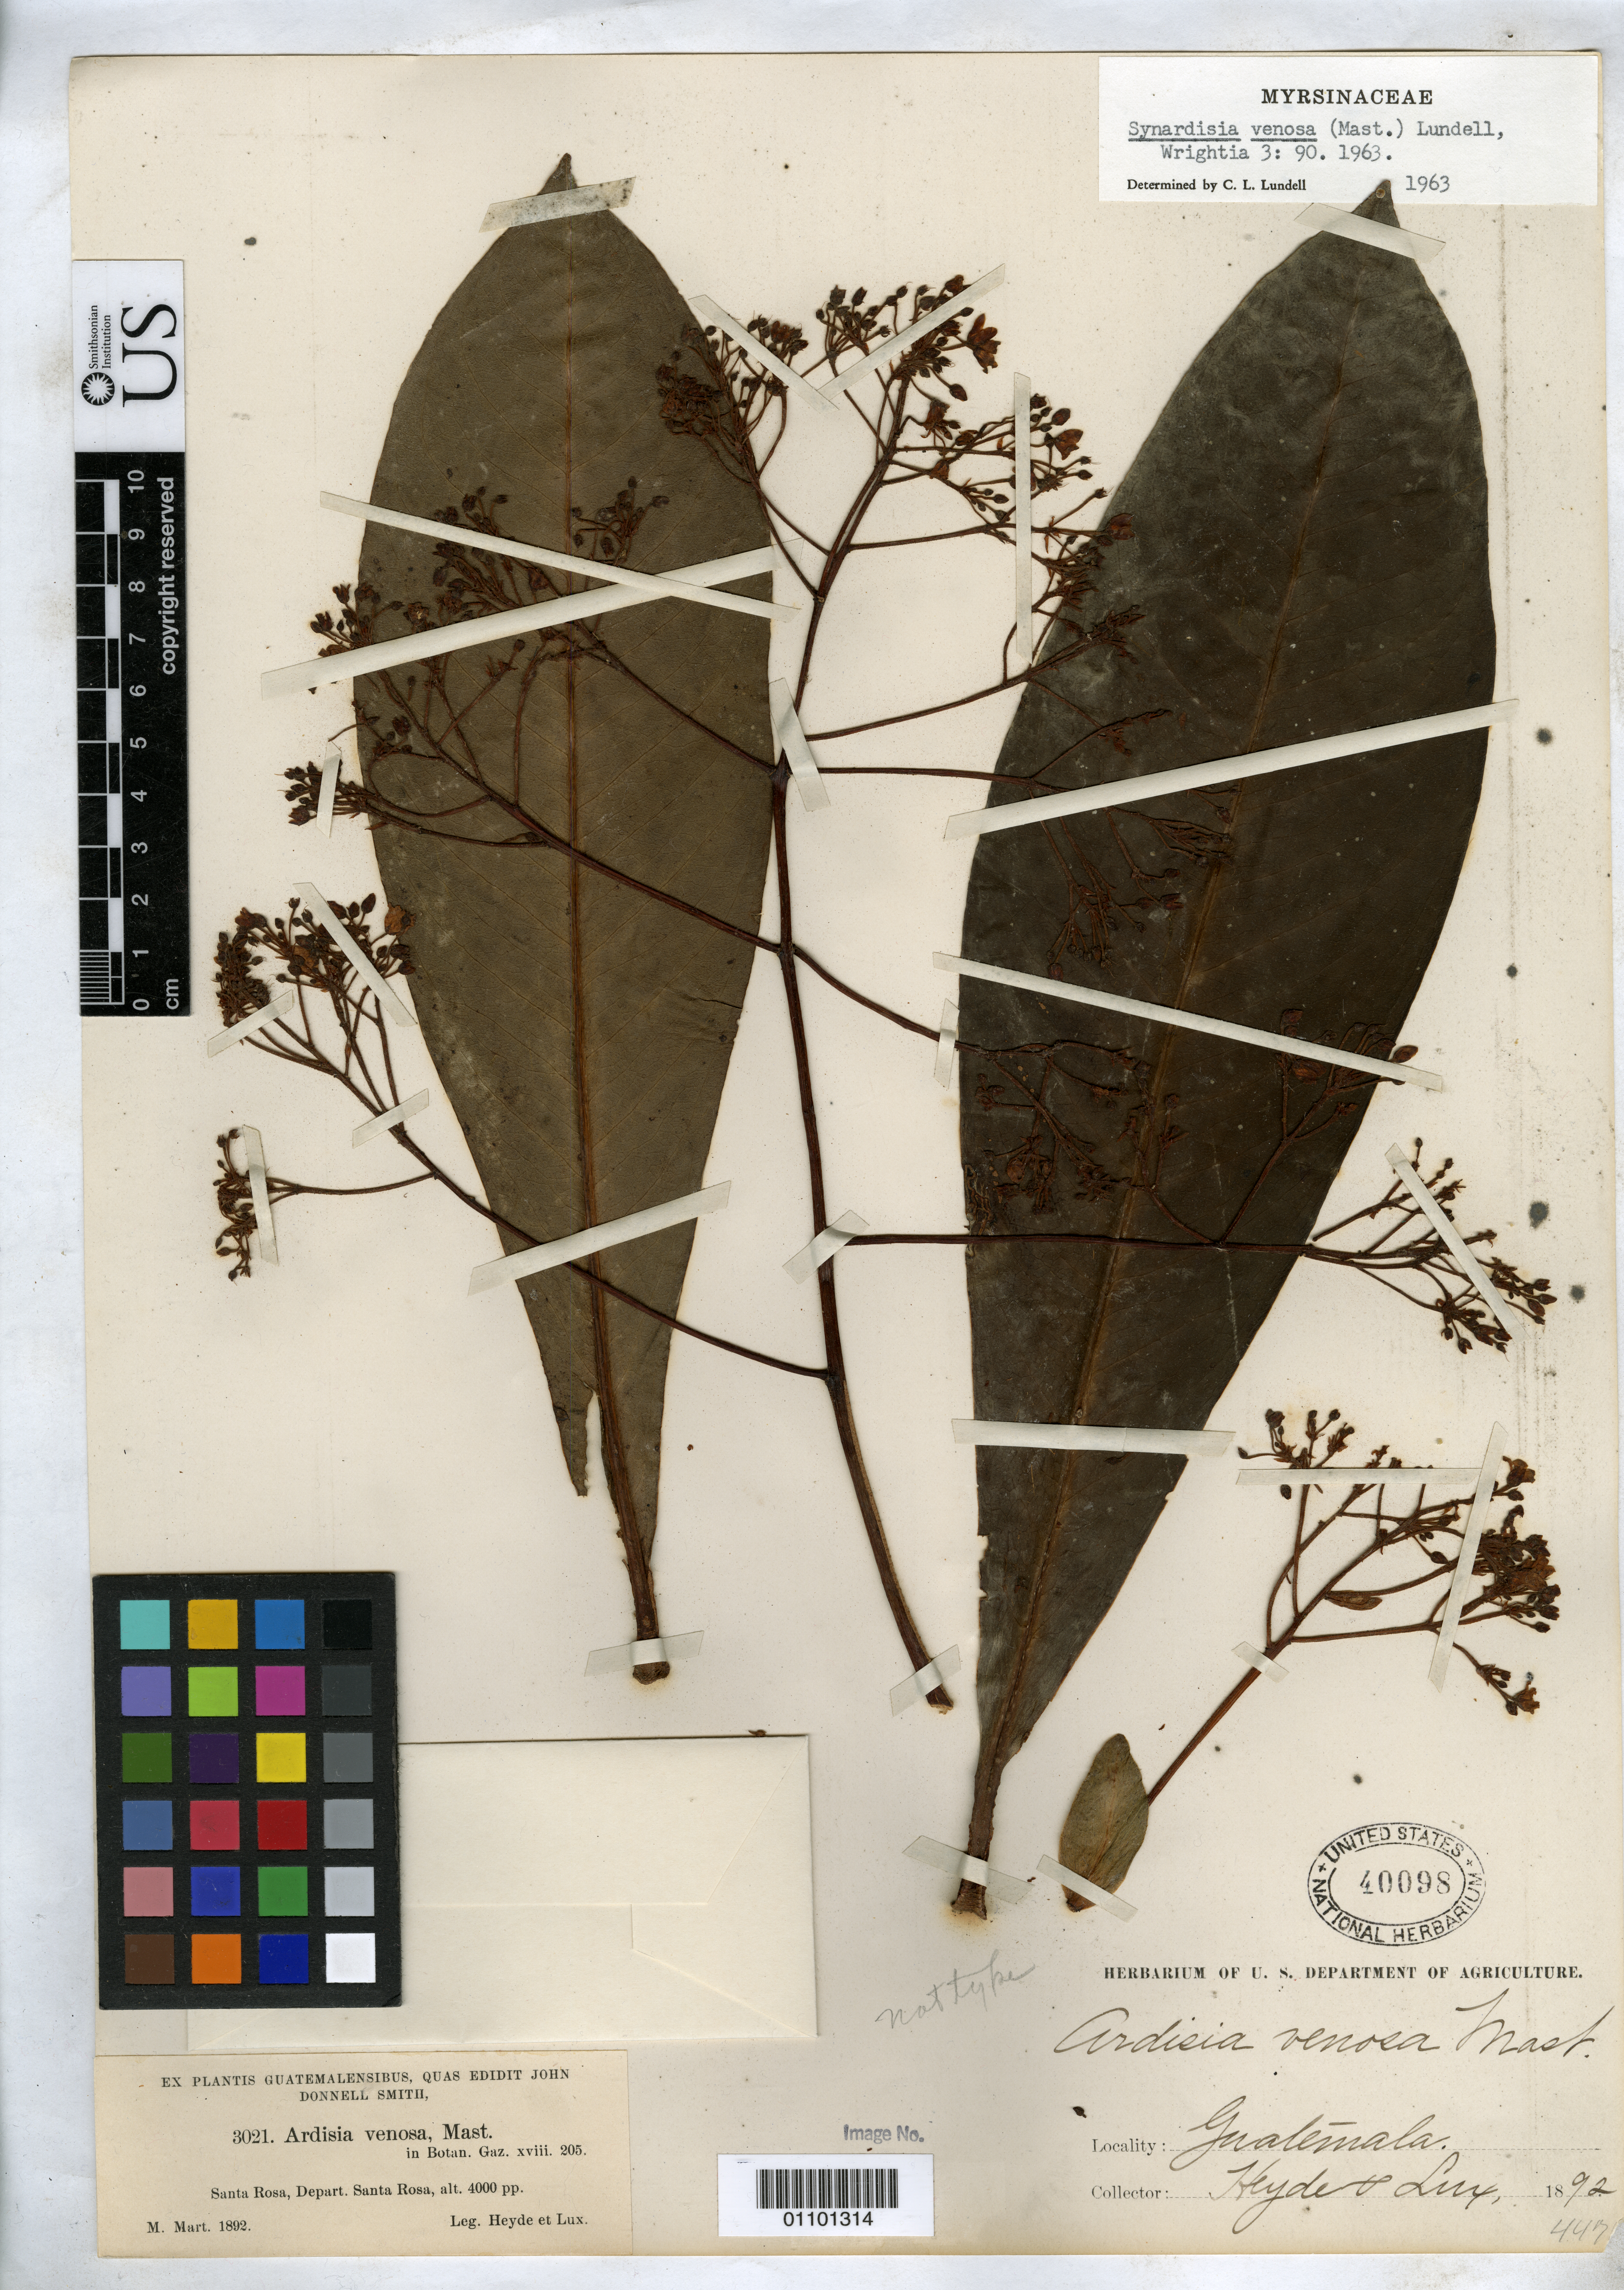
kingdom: Plantae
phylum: Tracheophyta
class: Magnoliopsida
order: Ericales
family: Primulaceae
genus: Ardisia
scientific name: Ardisia venosa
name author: Mast. in Donn. Sm.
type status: Syntype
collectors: E. T. Heyde & E. Lux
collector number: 3021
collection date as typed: Mar 1892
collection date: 1892-03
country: Guatemala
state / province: Santa Rosa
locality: Santa Rosa.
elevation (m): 1219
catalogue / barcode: US 40098